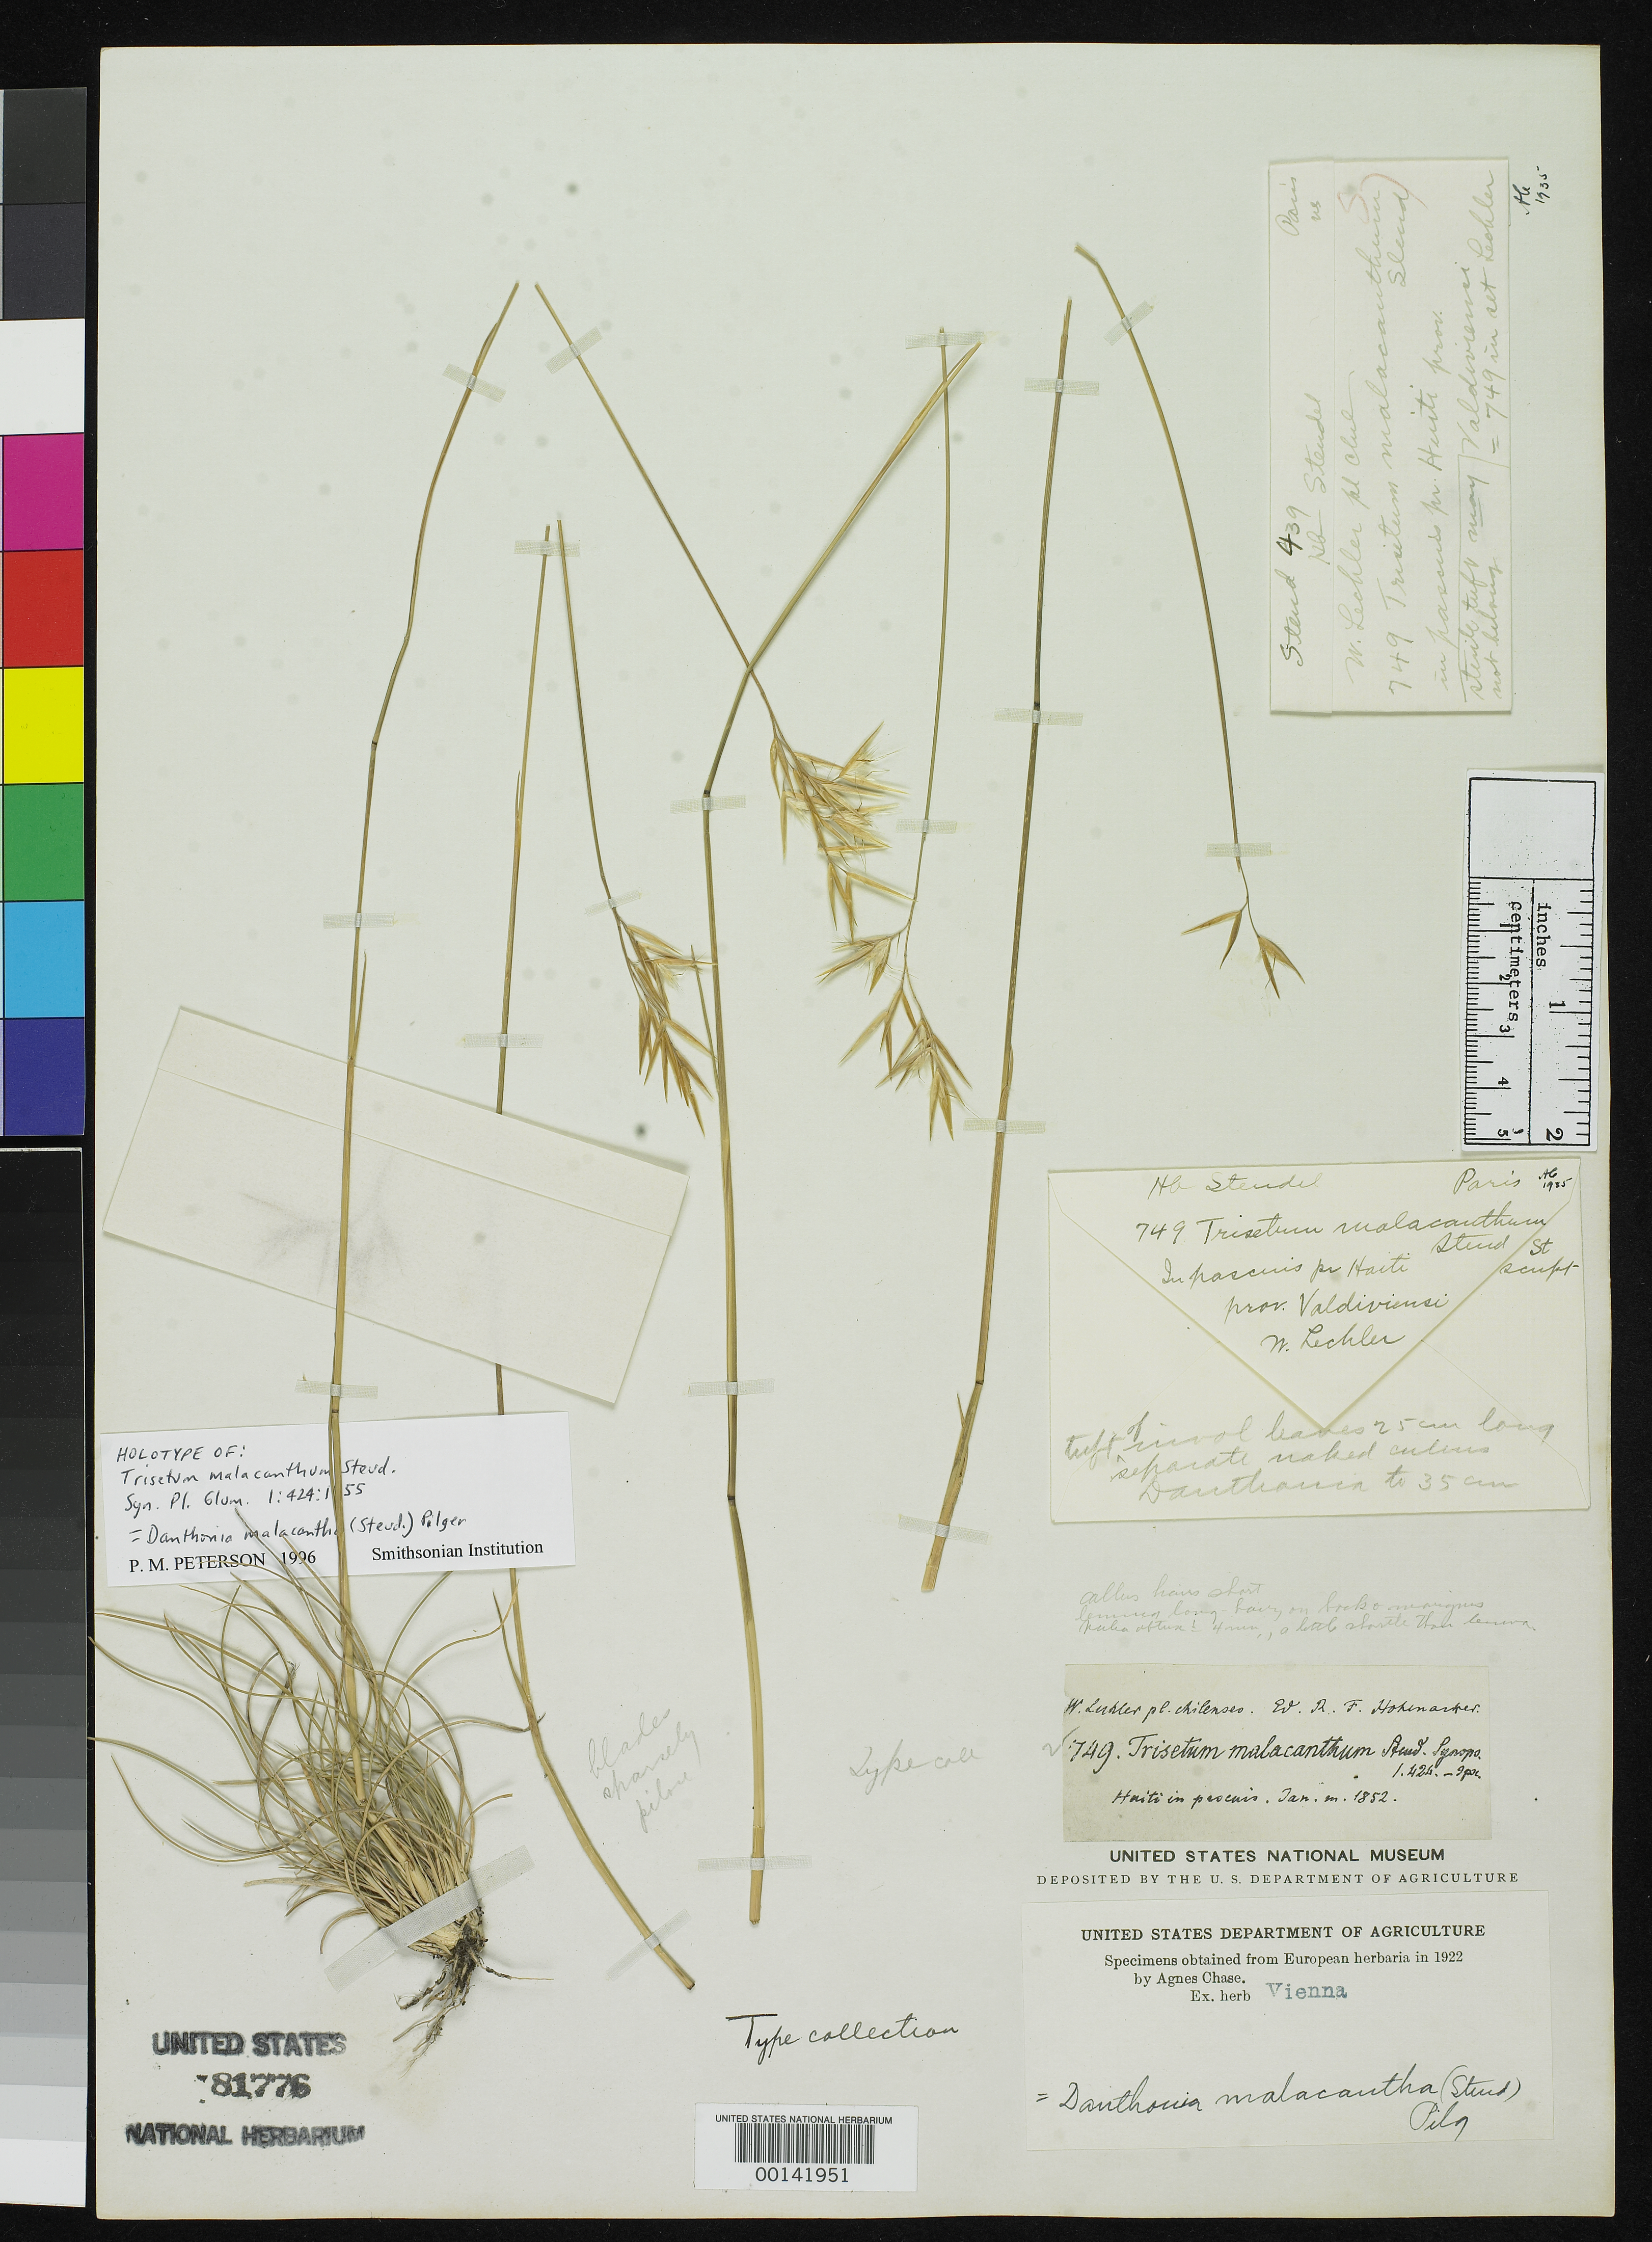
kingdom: Plantae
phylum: Tracheophyta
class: Liliopsida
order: Poales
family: Poaceae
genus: Trisetum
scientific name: Trisetum malacanthum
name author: Steud.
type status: Type Collection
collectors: W. Lechler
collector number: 749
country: Chile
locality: (Huiti).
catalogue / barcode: US 81776